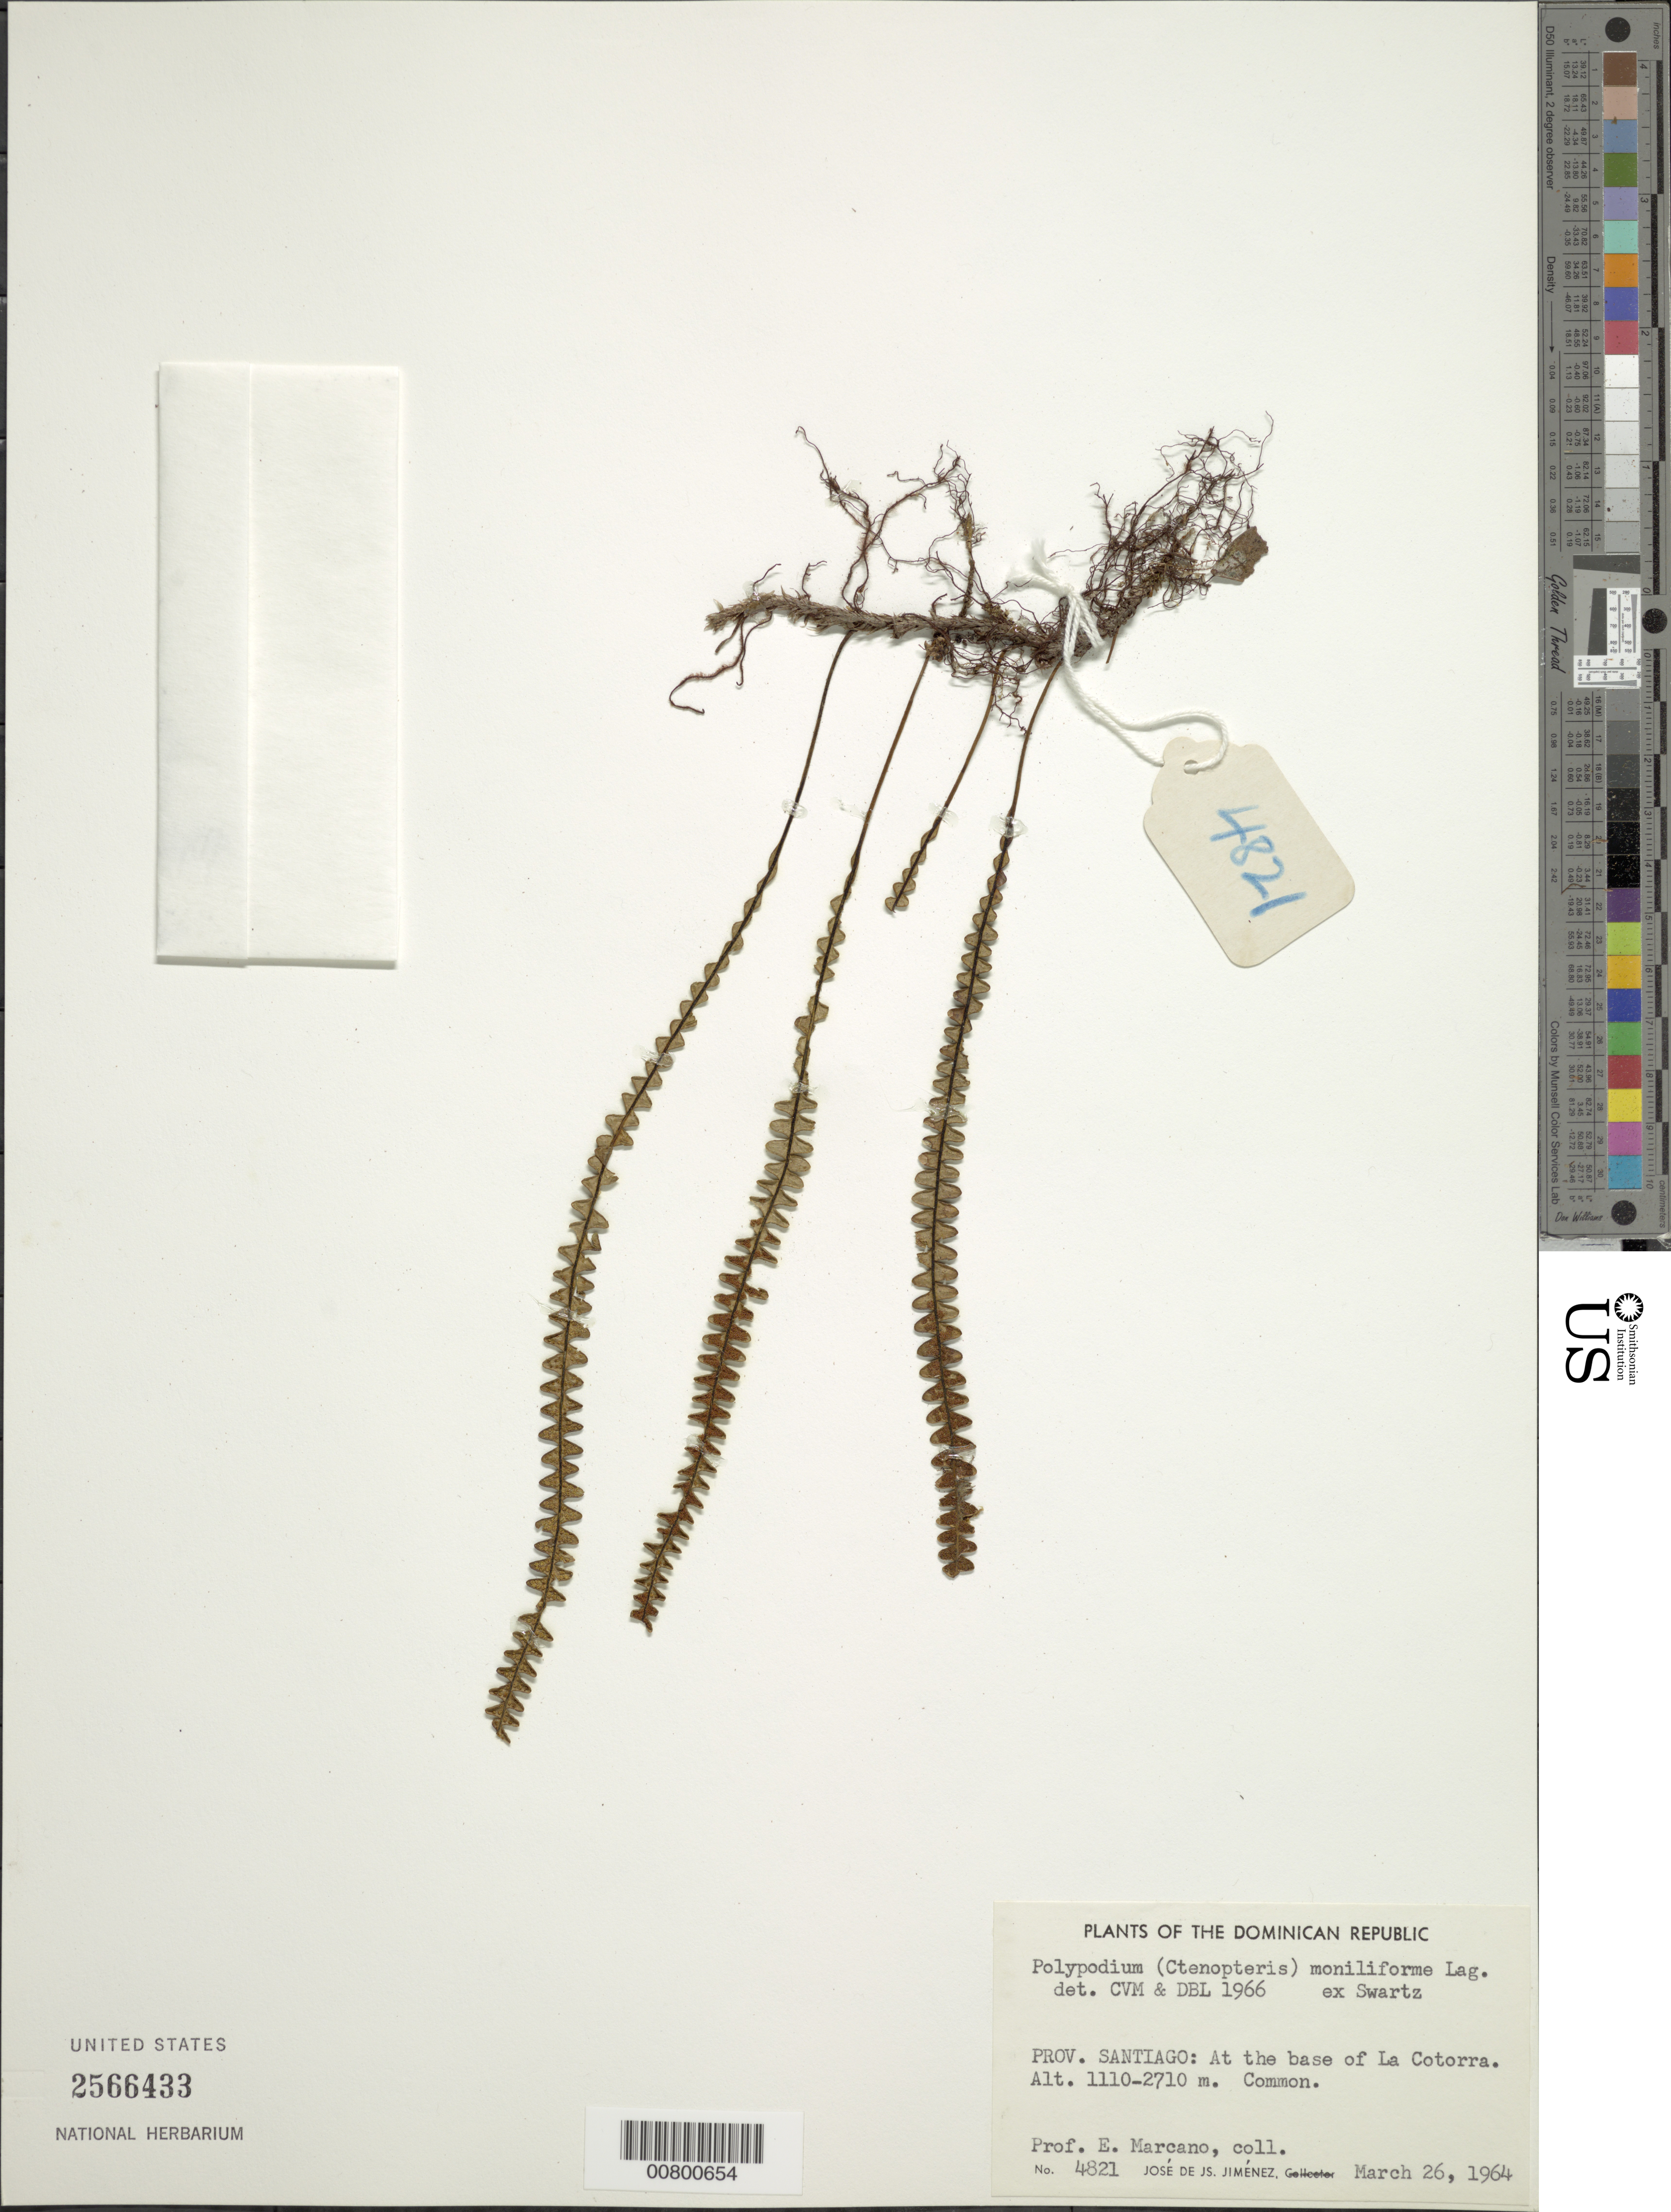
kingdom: Plantae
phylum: Tracheophyta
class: Polypodiopsida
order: Polypodiales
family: Polypodiaceae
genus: Melpomene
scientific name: Melpomene moniliformis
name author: (Lag. ex Sw.) A.R. Sm. & R.C. Moran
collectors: E. J. Marcano F.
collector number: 4821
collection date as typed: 26 Mar 1964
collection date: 1964-03-26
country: Dominican Republic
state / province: Santiago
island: Hispaniola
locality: La Cotorra, at base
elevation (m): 1110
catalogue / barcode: US 2566433